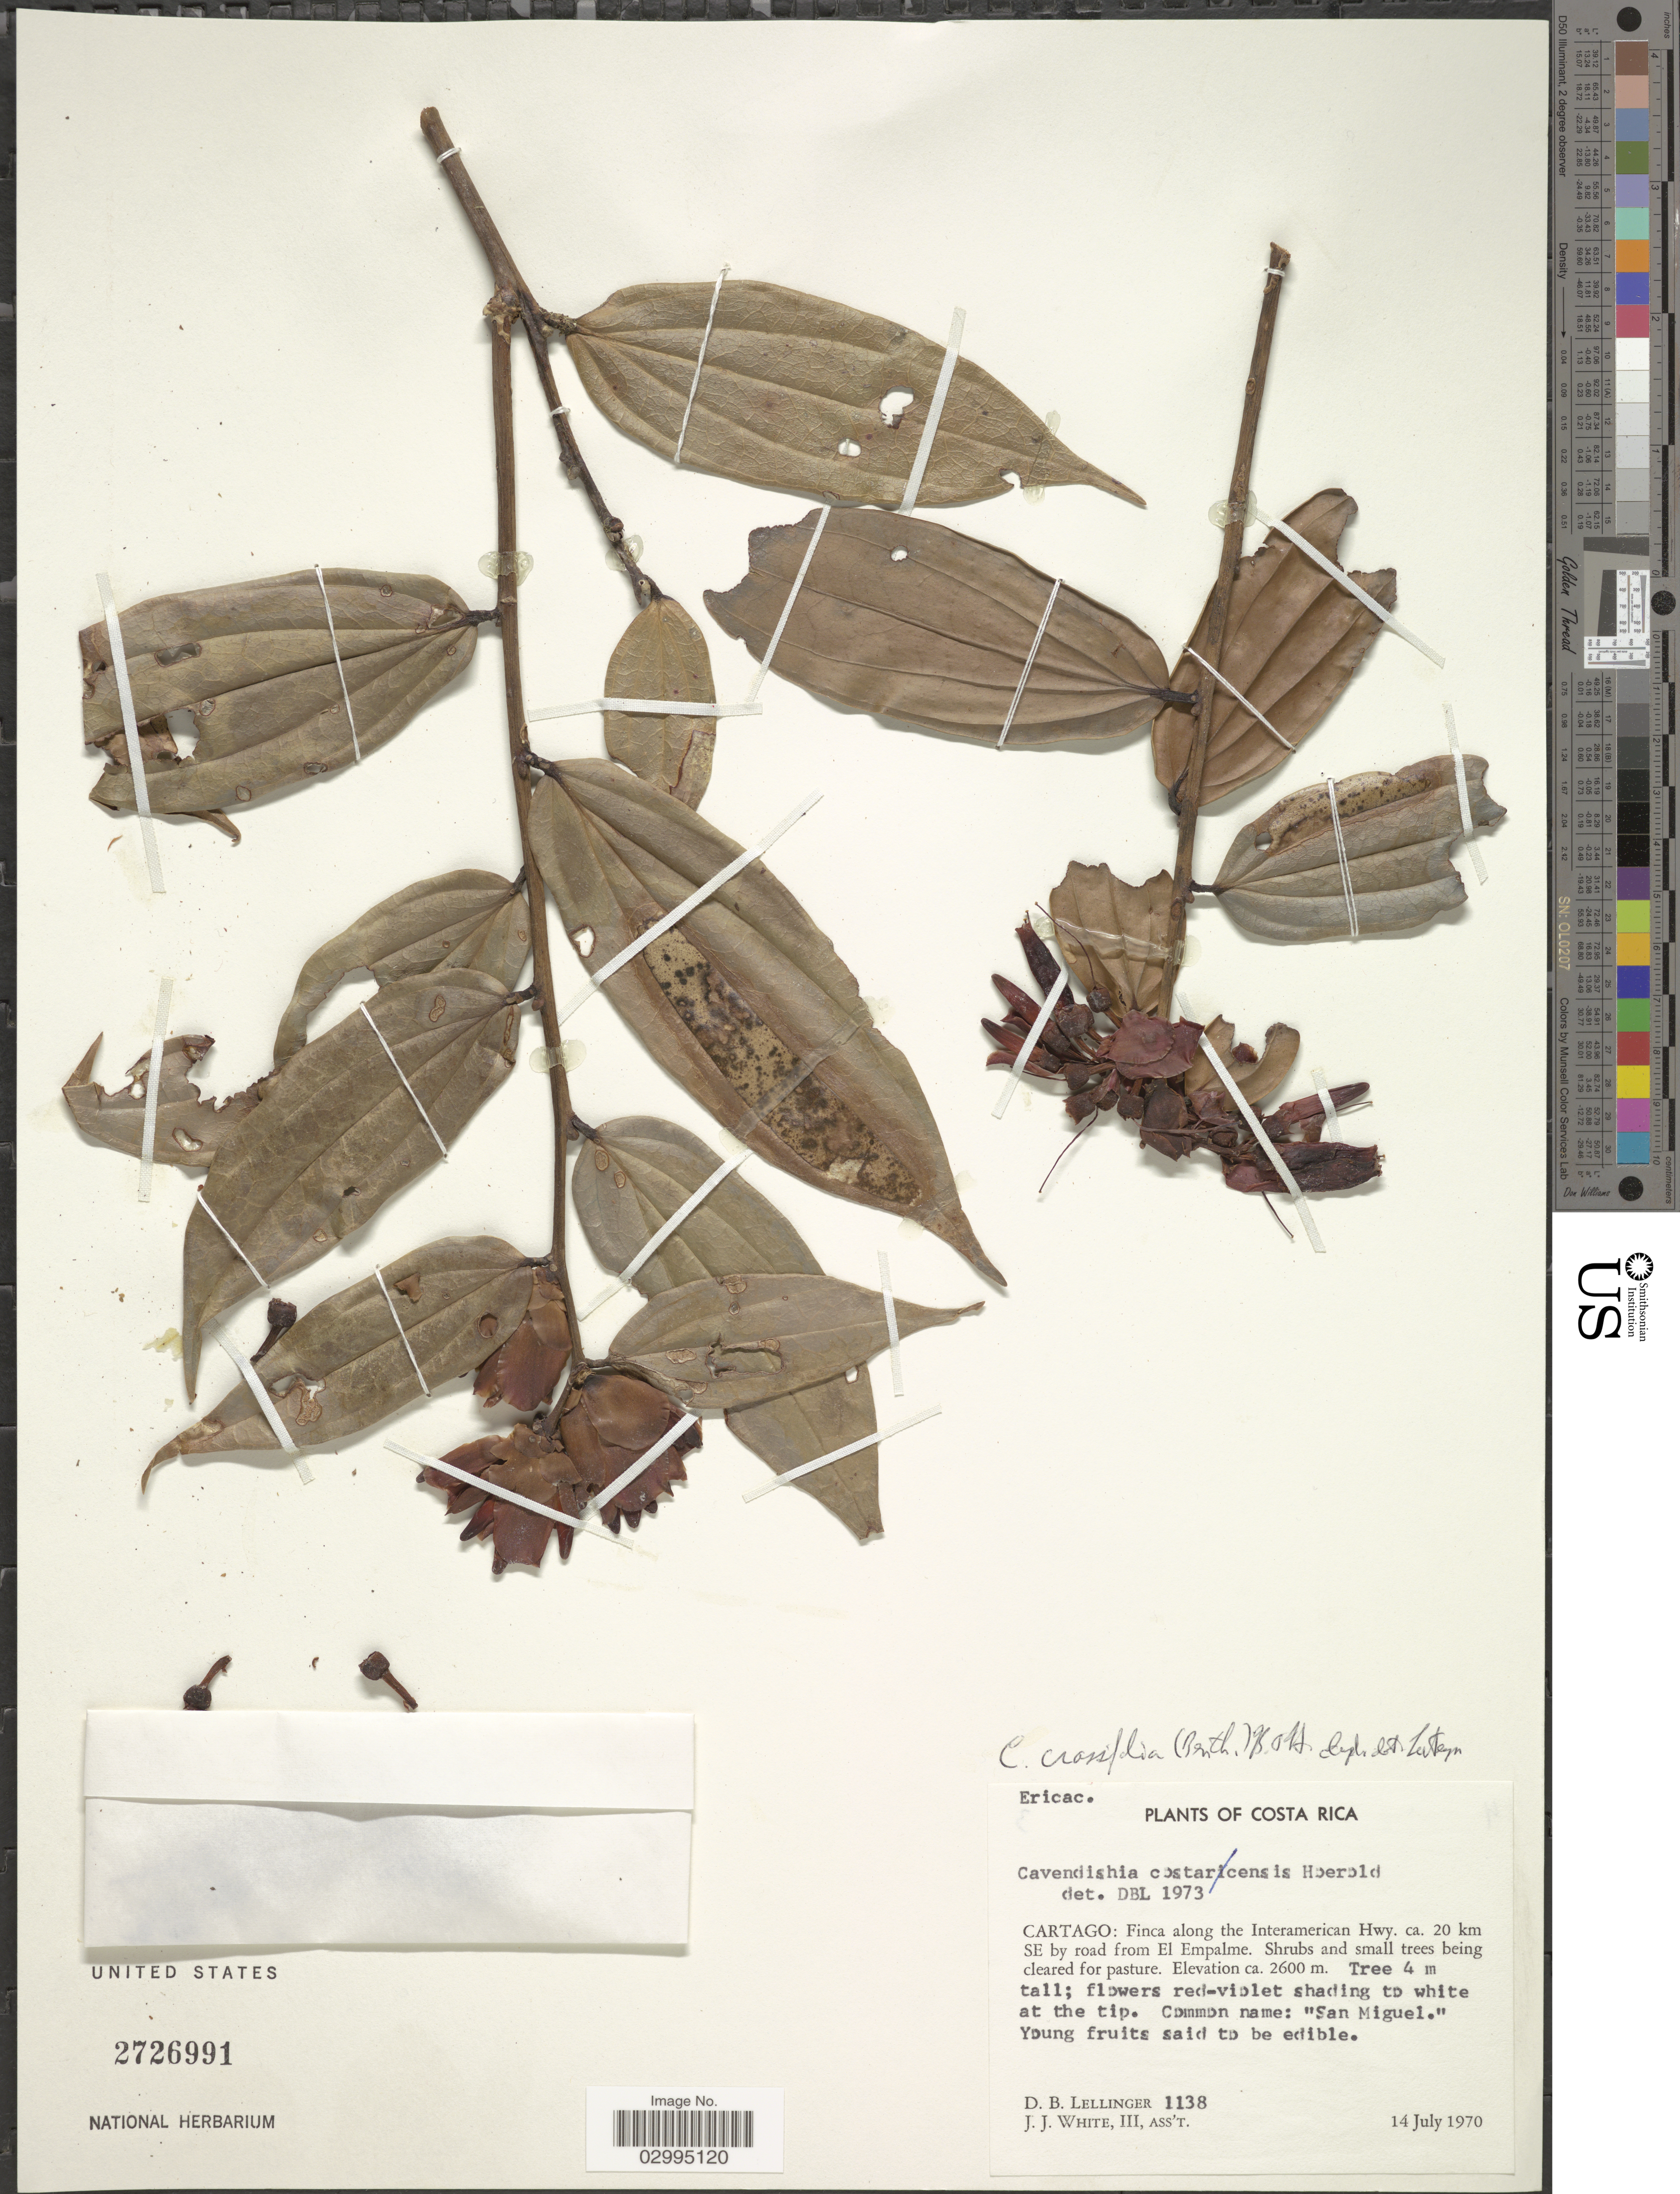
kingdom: Plantae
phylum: Tracheophyta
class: Magnoliopsida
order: Ericales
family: Ericaceae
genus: Cavendishia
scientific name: Cavendishia crassifolia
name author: (Benth.) Hemsl.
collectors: D. B. Lellinger & J. J. White III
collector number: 1138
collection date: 1970-07-14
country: Costa Rica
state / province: Cartago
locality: Finca along the Interamerican Hwy. ca. 20 km SE by road from El Empalme.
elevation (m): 2600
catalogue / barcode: US 2726991